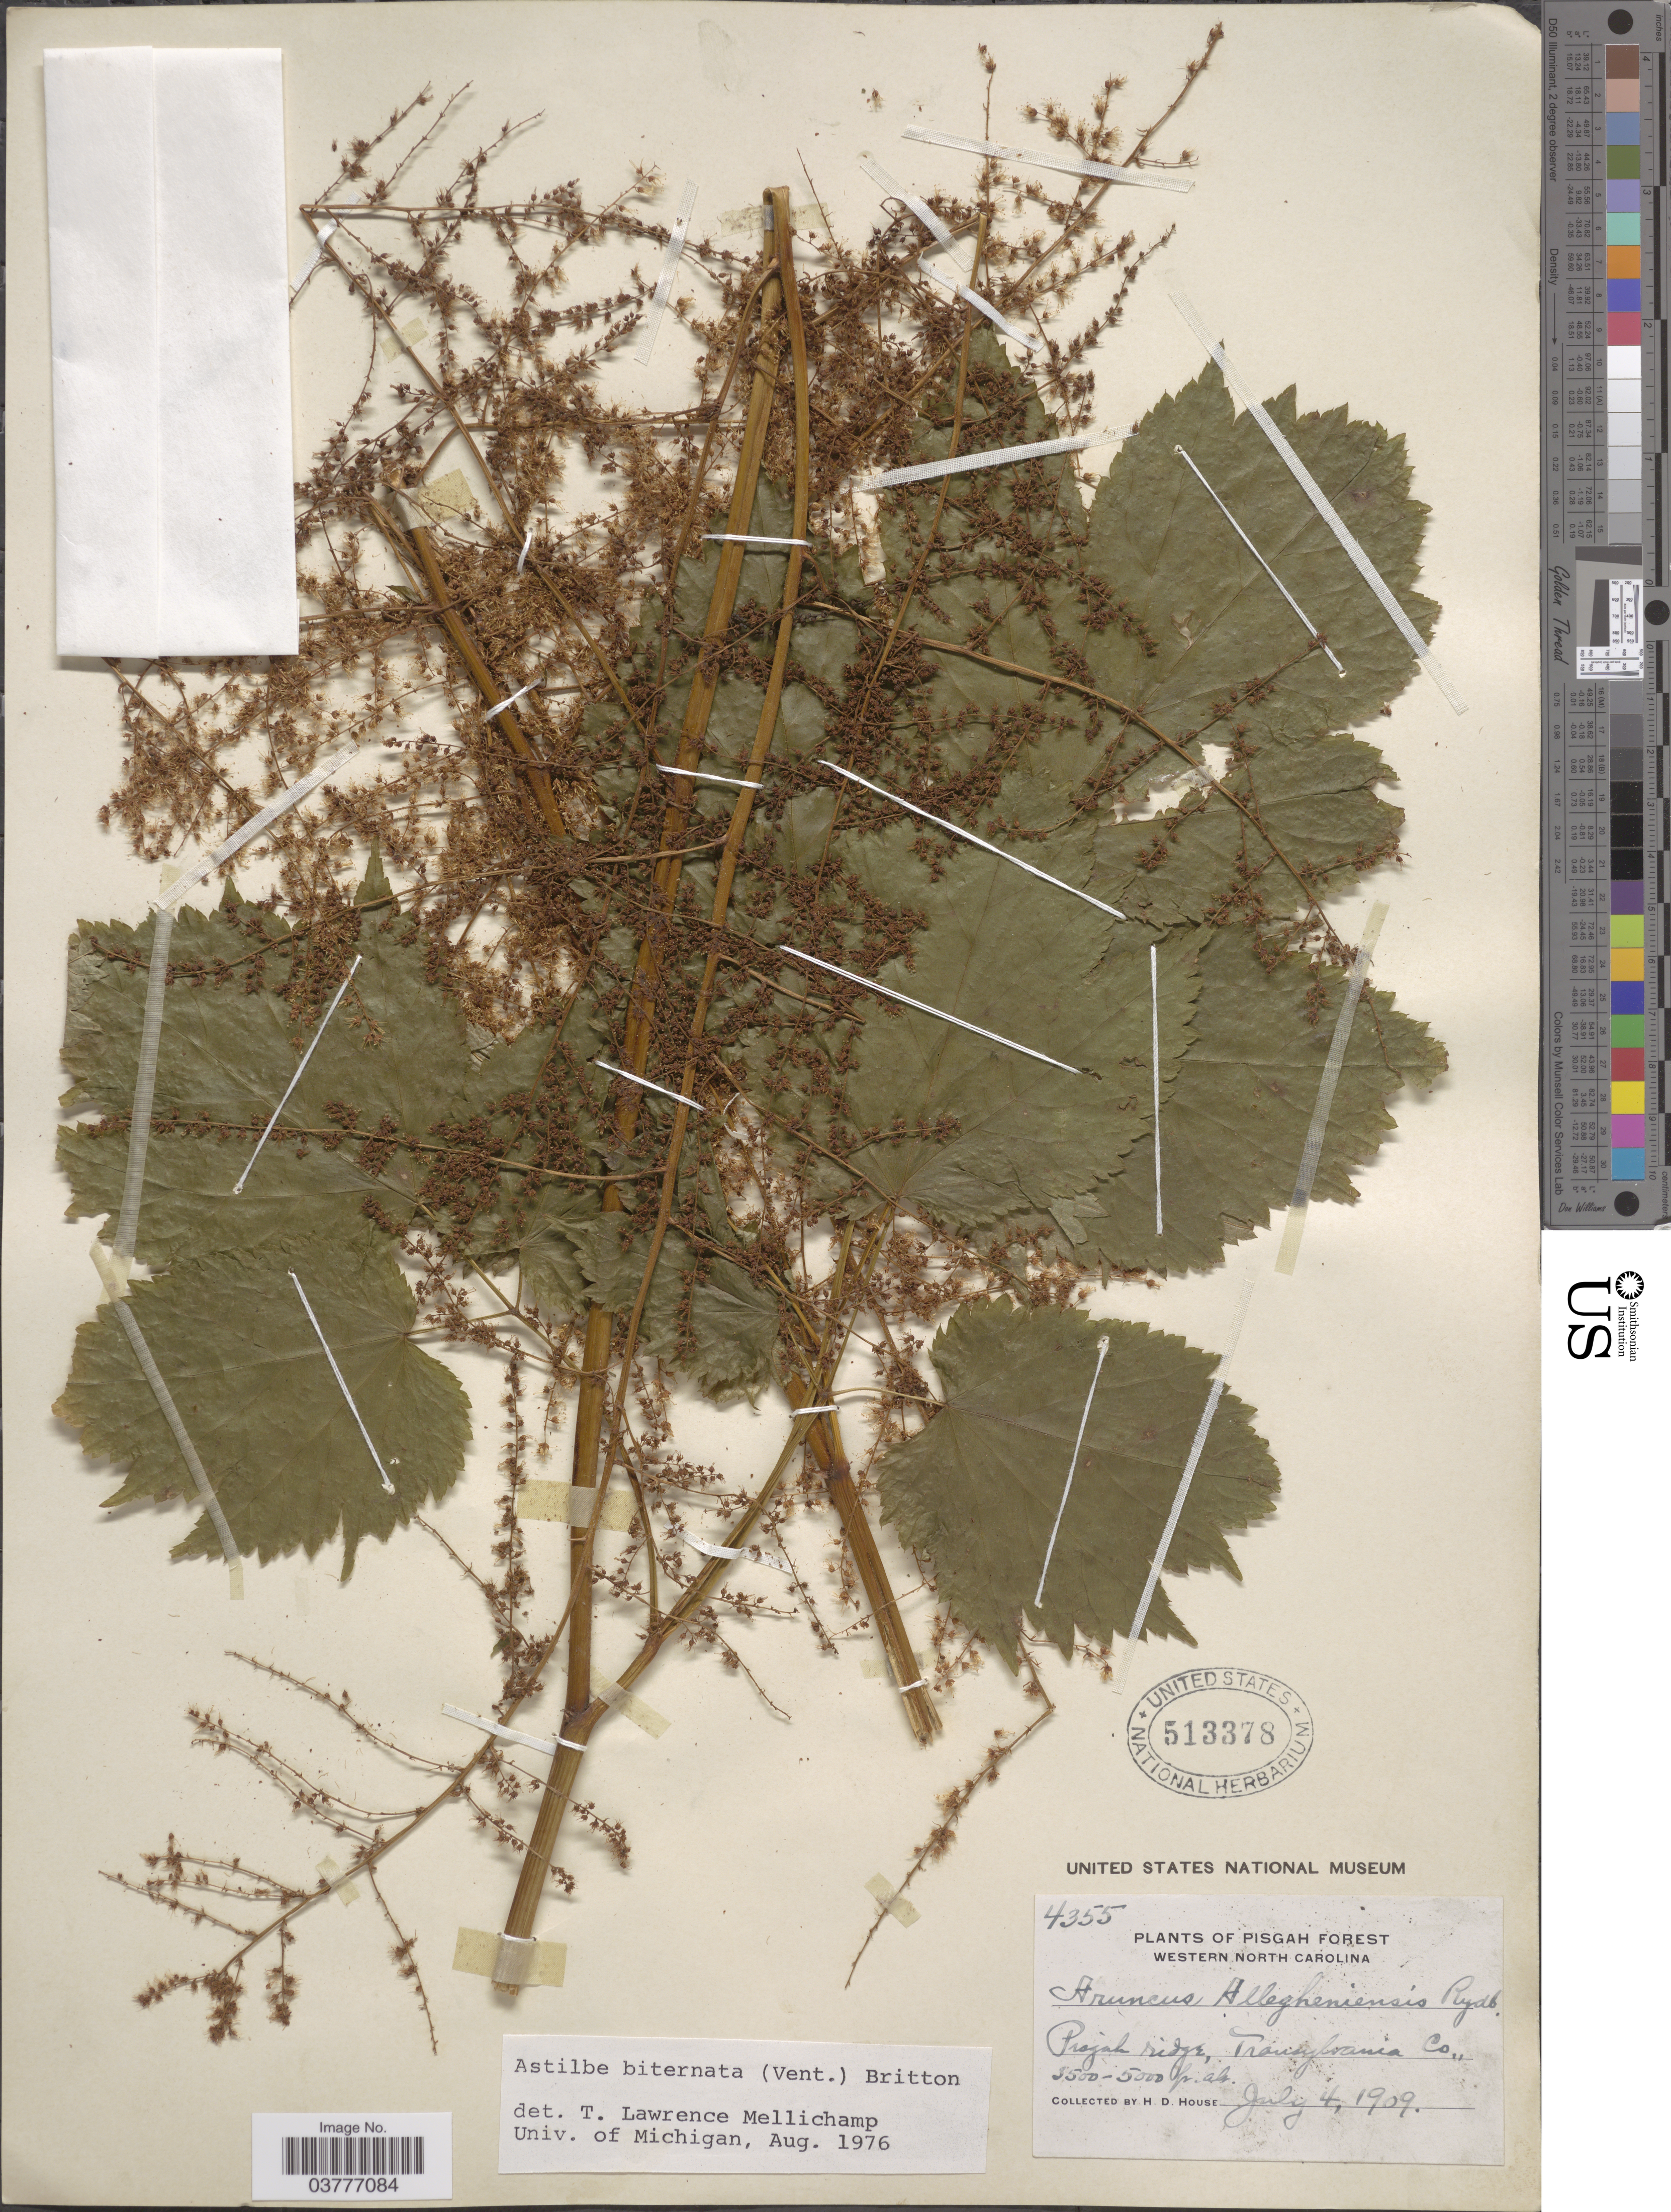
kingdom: Plantae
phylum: Tracheophyta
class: Magnoliopsida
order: Saxifragales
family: Saxifragaceae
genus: Astilbe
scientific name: Astilbe biternata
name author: (Vent.) Britton ex Kearney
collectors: H. D. House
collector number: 4355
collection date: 1909-07-04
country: United States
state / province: North Carolina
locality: Pisgah Forest. Western North Carolina. Pisgah ridge, Transylvania Co.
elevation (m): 1067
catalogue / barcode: US 513378